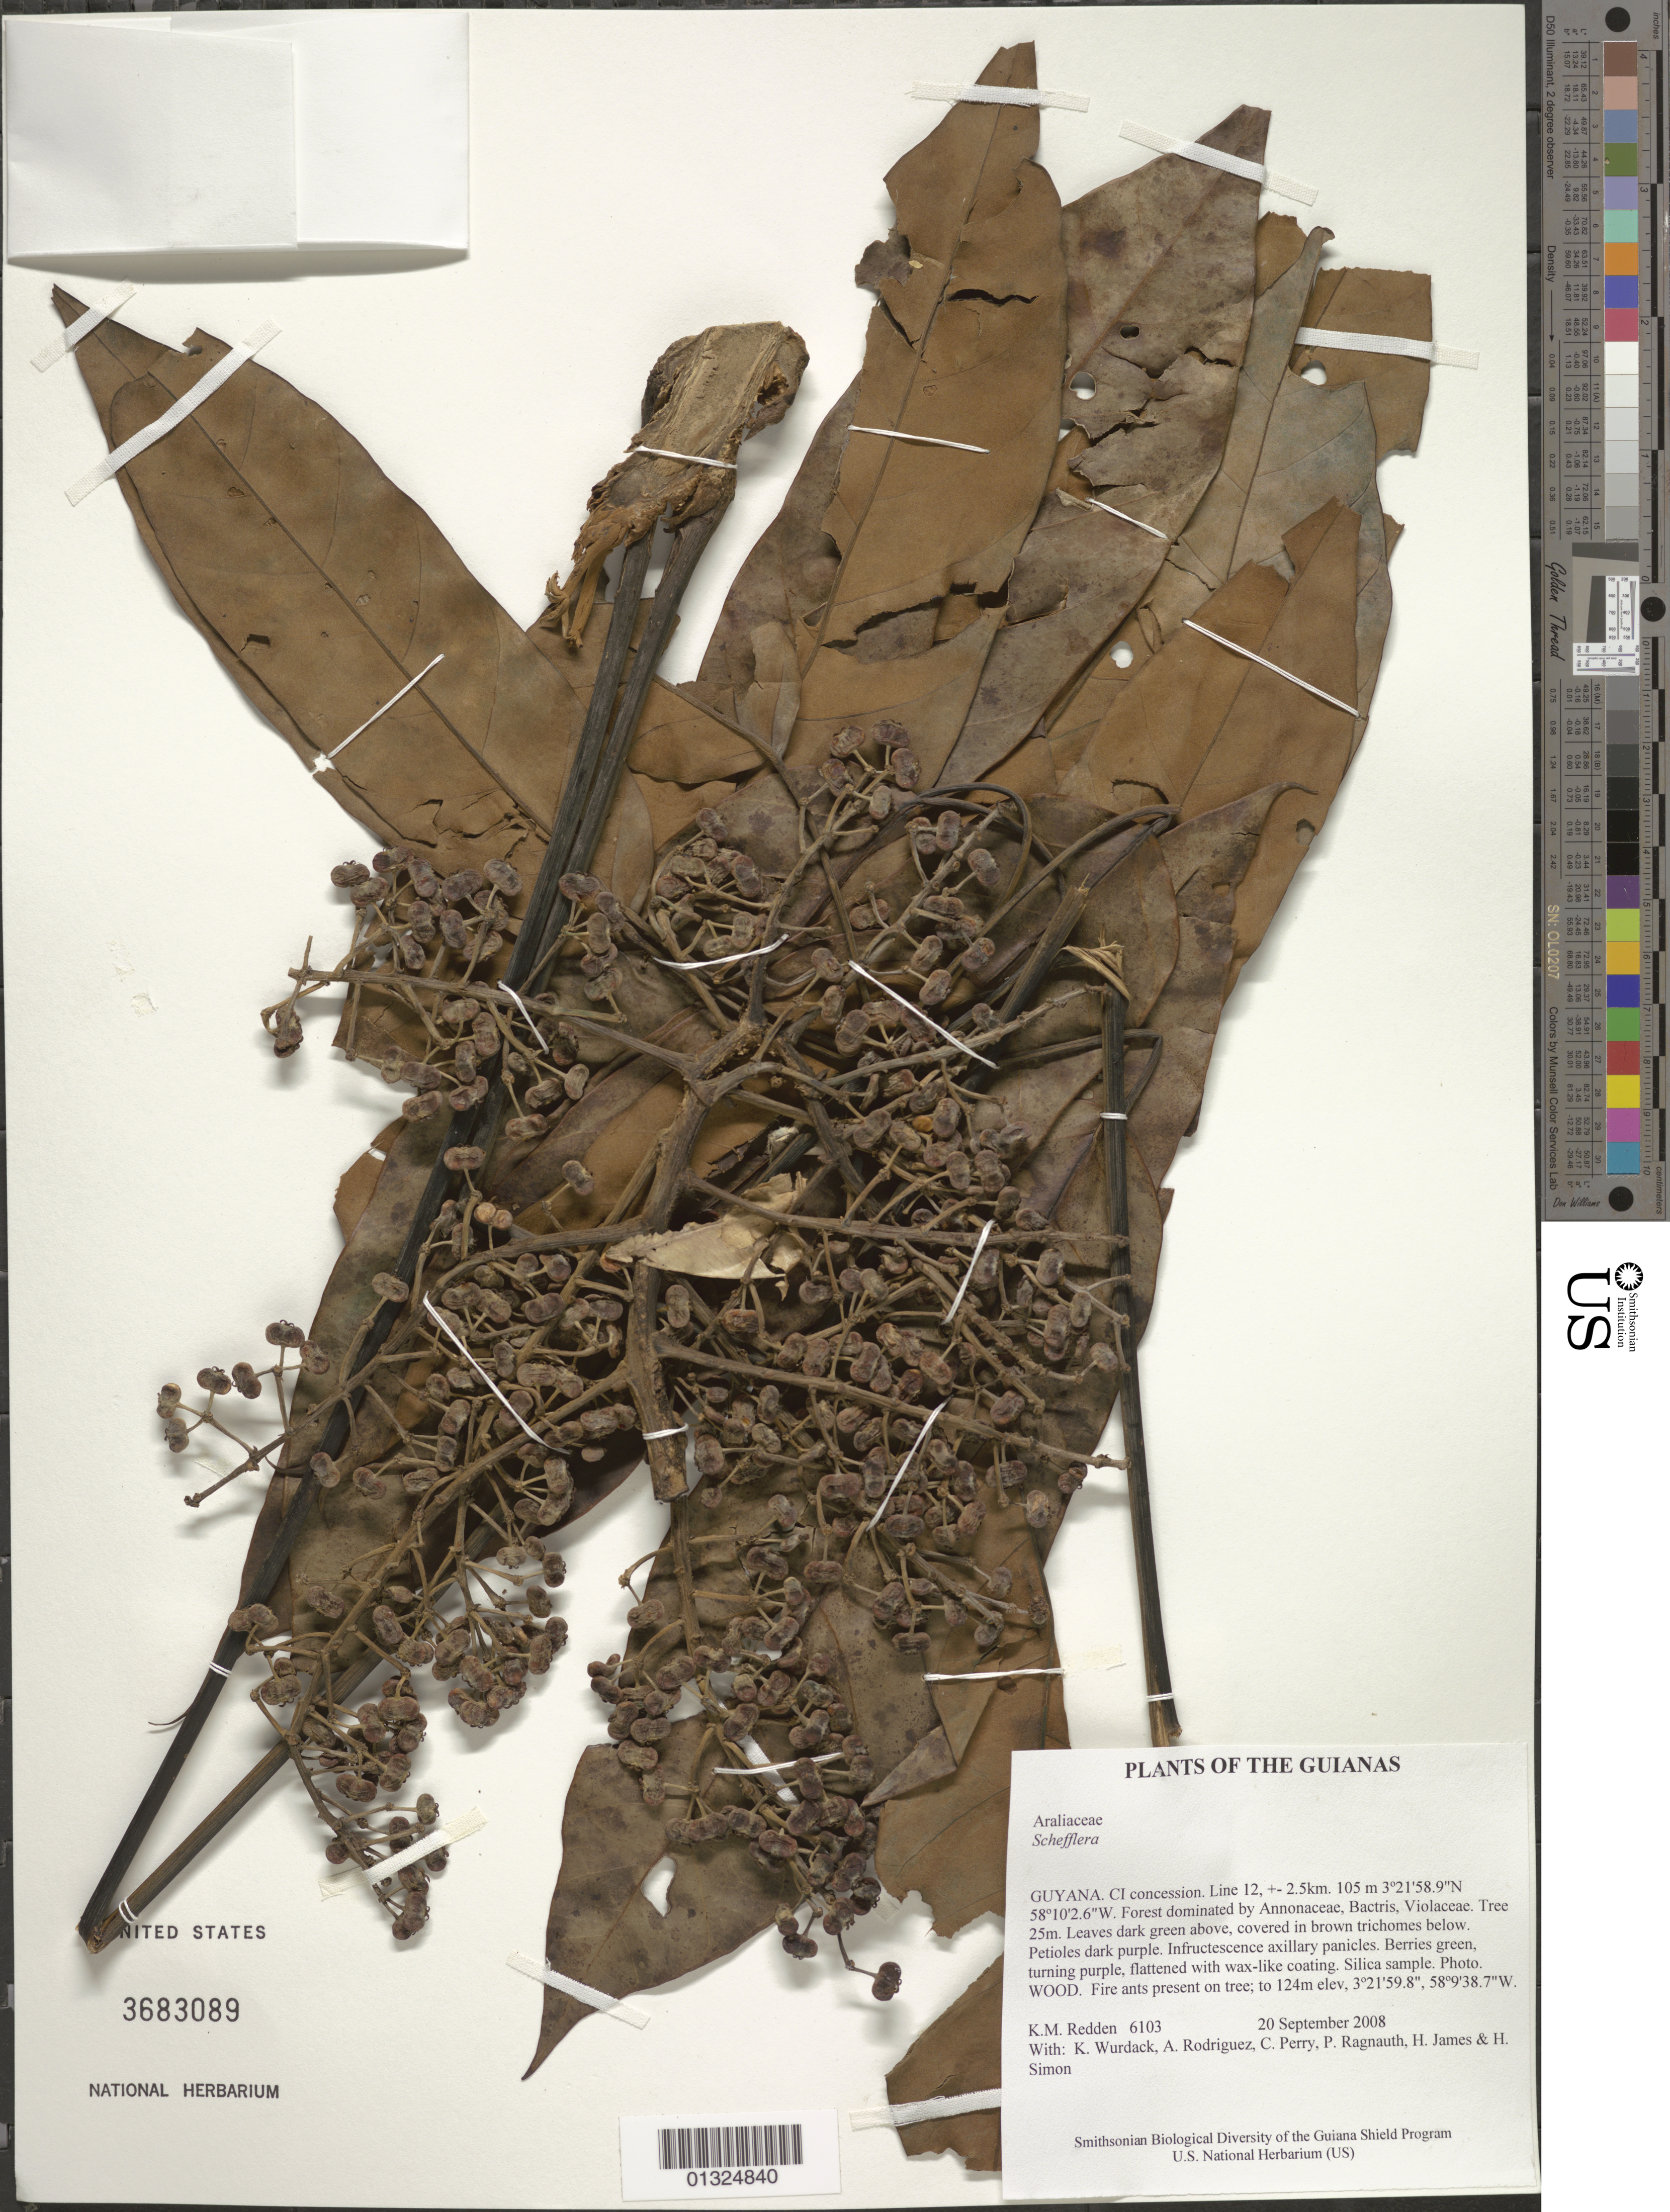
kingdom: Plantae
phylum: Tracheophyta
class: Magnoliopsida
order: Apiales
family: Araliaceae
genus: Schefflera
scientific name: Schefflera sp.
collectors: K. M. Redden, K. Wurdack, A. Rodriguez, C. Perry, P. Ragnauth, H. James & H. Simon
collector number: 6103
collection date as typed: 20 September 2008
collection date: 2008-09-20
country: Guyana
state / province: U. Takutu-U. Essequibo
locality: CI concession. Line 12, +- 2.5km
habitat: Forest dominated by Annonaceae, Bactris, Violaceae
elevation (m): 105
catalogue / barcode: US 3683089